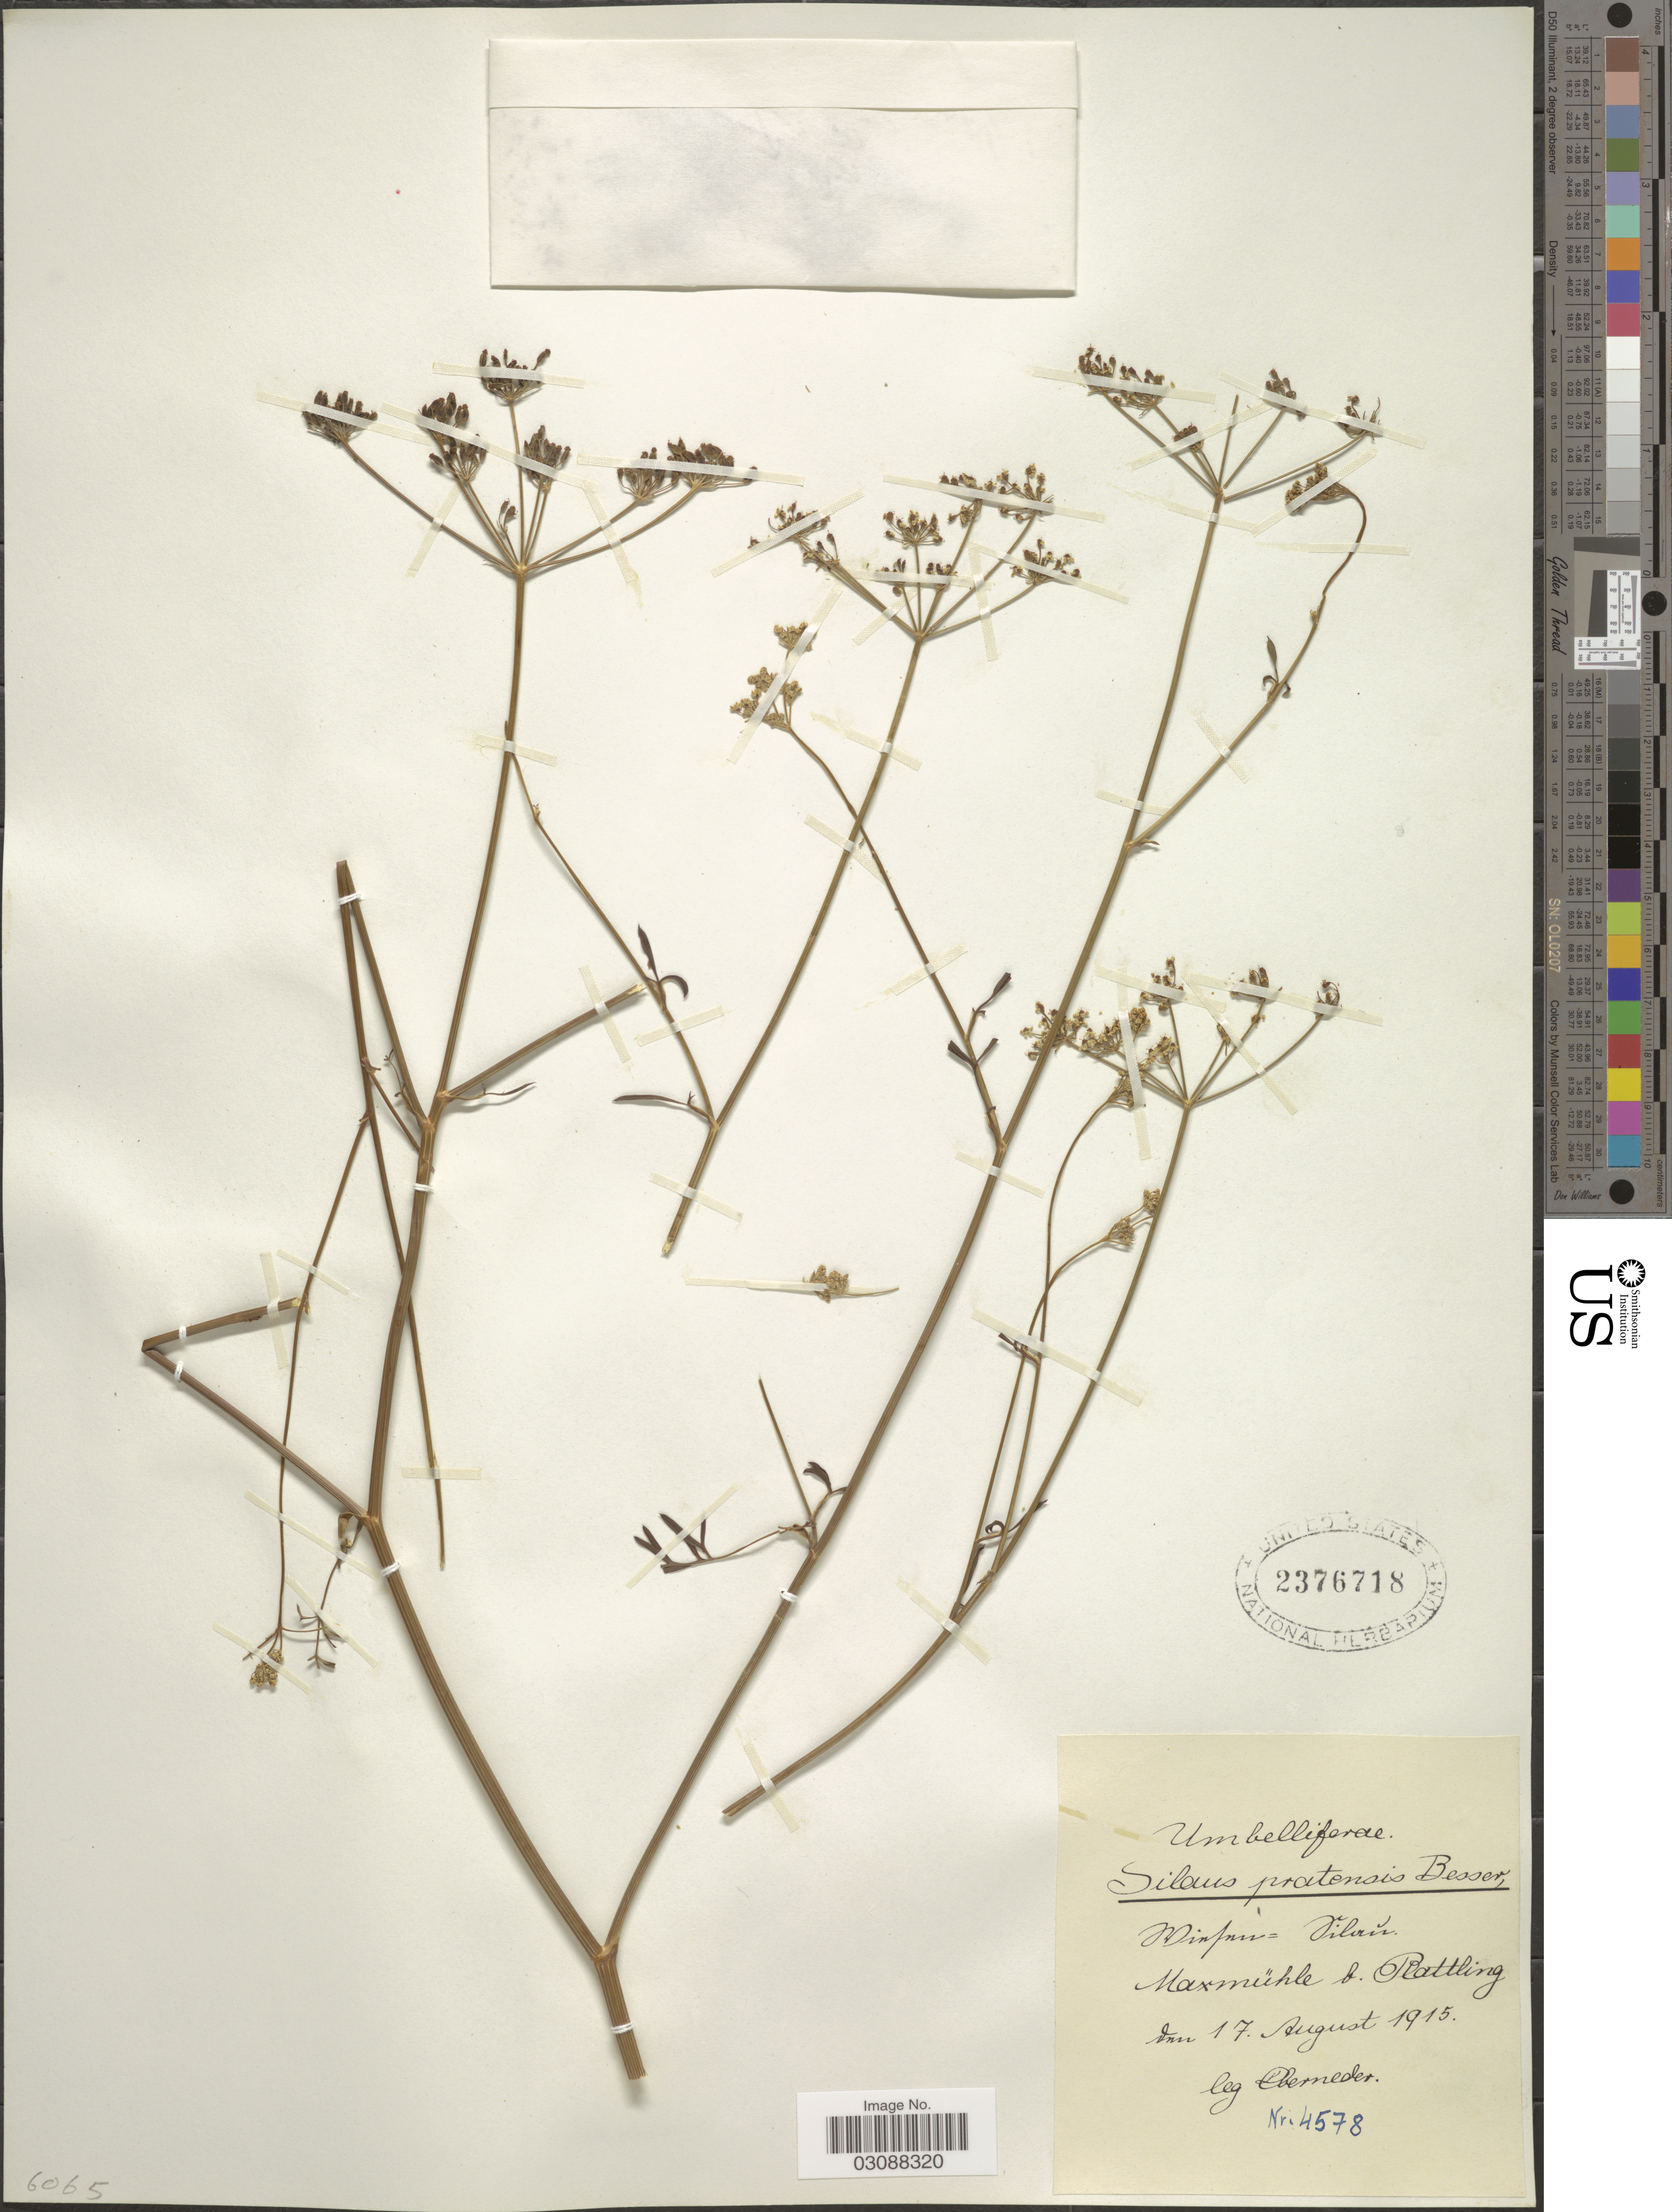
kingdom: Plantae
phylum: Tracheophyta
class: Magnoliopsida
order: Apiales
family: Apiaceae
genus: Silaus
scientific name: Silaus pratensis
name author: (Crantz) Besser ex Schult.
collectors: -. Oberneder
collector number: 4578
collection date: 1915-08-17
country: Germany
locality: Winfun=Vilan [interpreted] [unsure placement] Maxmühle b. Rattling.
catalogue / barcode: US 2376718